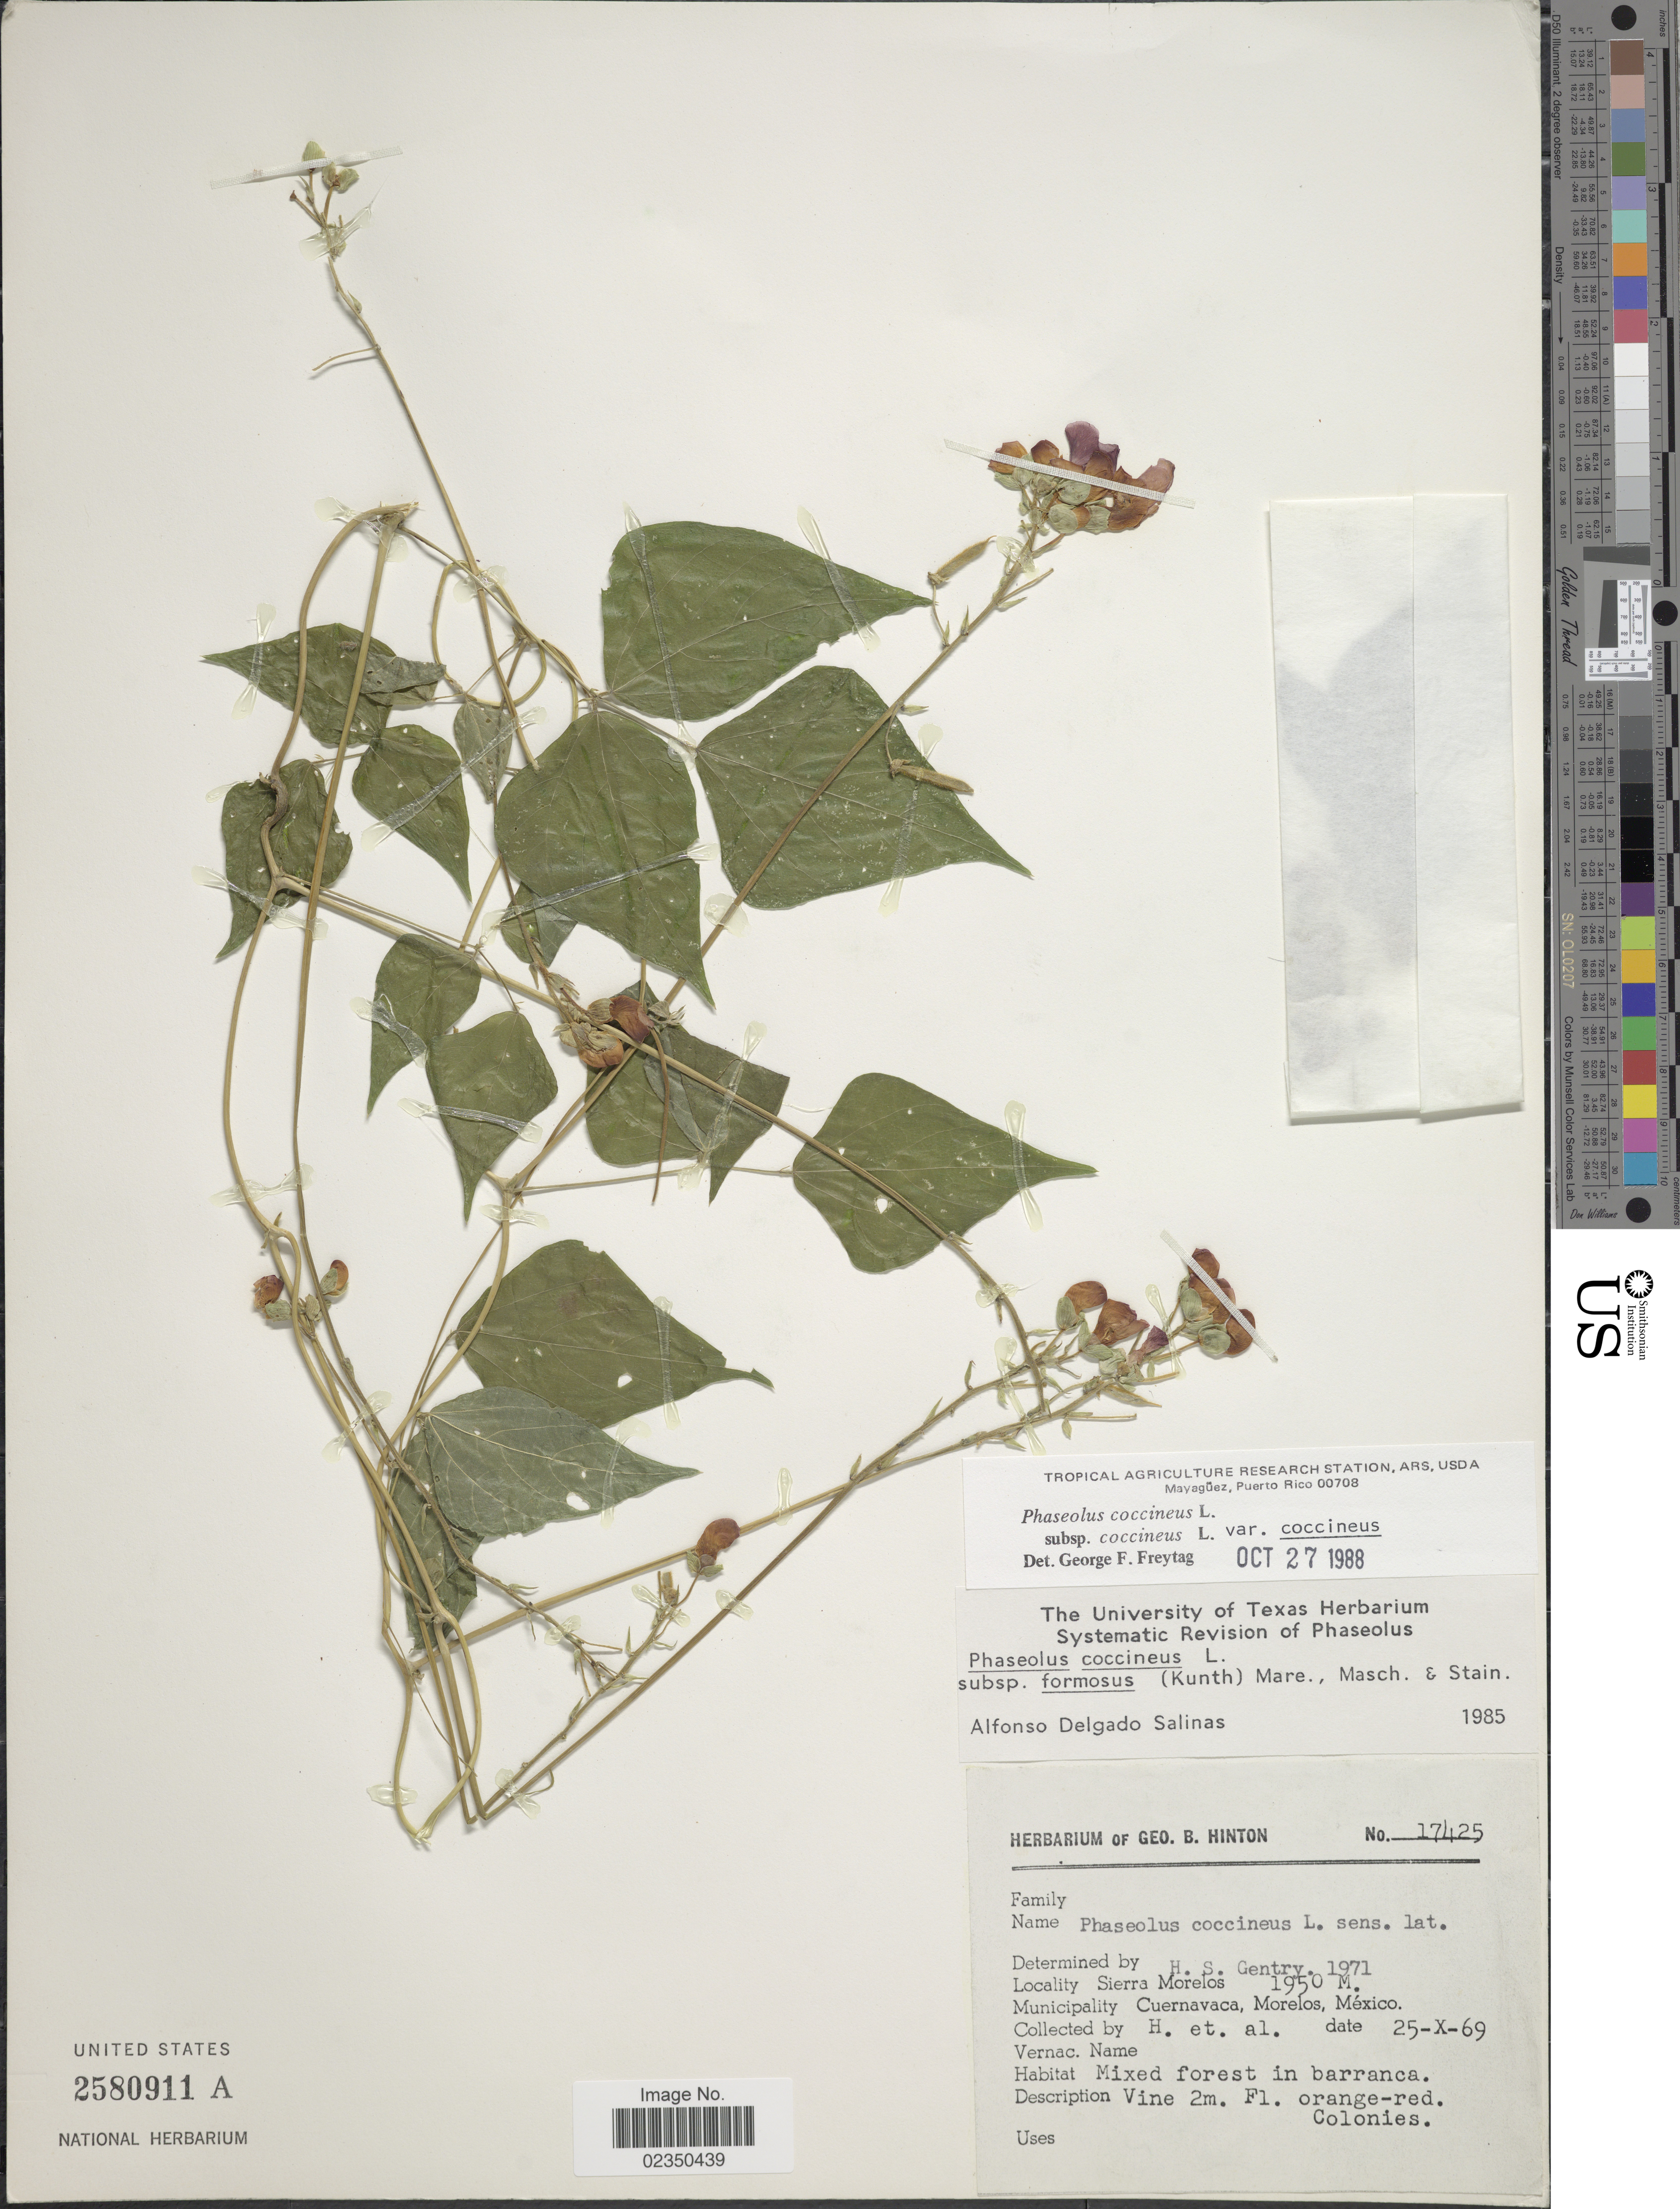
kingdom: Plantae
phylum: Tracheophyta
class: Magnoliopsida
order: Fabales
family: Fabaceae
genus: Phaseolus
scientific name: Phaseolus coccineus var. coccineus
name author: L.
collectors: G. B. Hinton & et al.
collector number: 17425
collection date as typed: Transcribed d/m/y: 25/10/69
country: Mexico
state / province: Morelos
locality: Sierra Morelos, Municipality Cuernavaca.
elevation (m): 1950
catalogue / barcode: US 2580911A